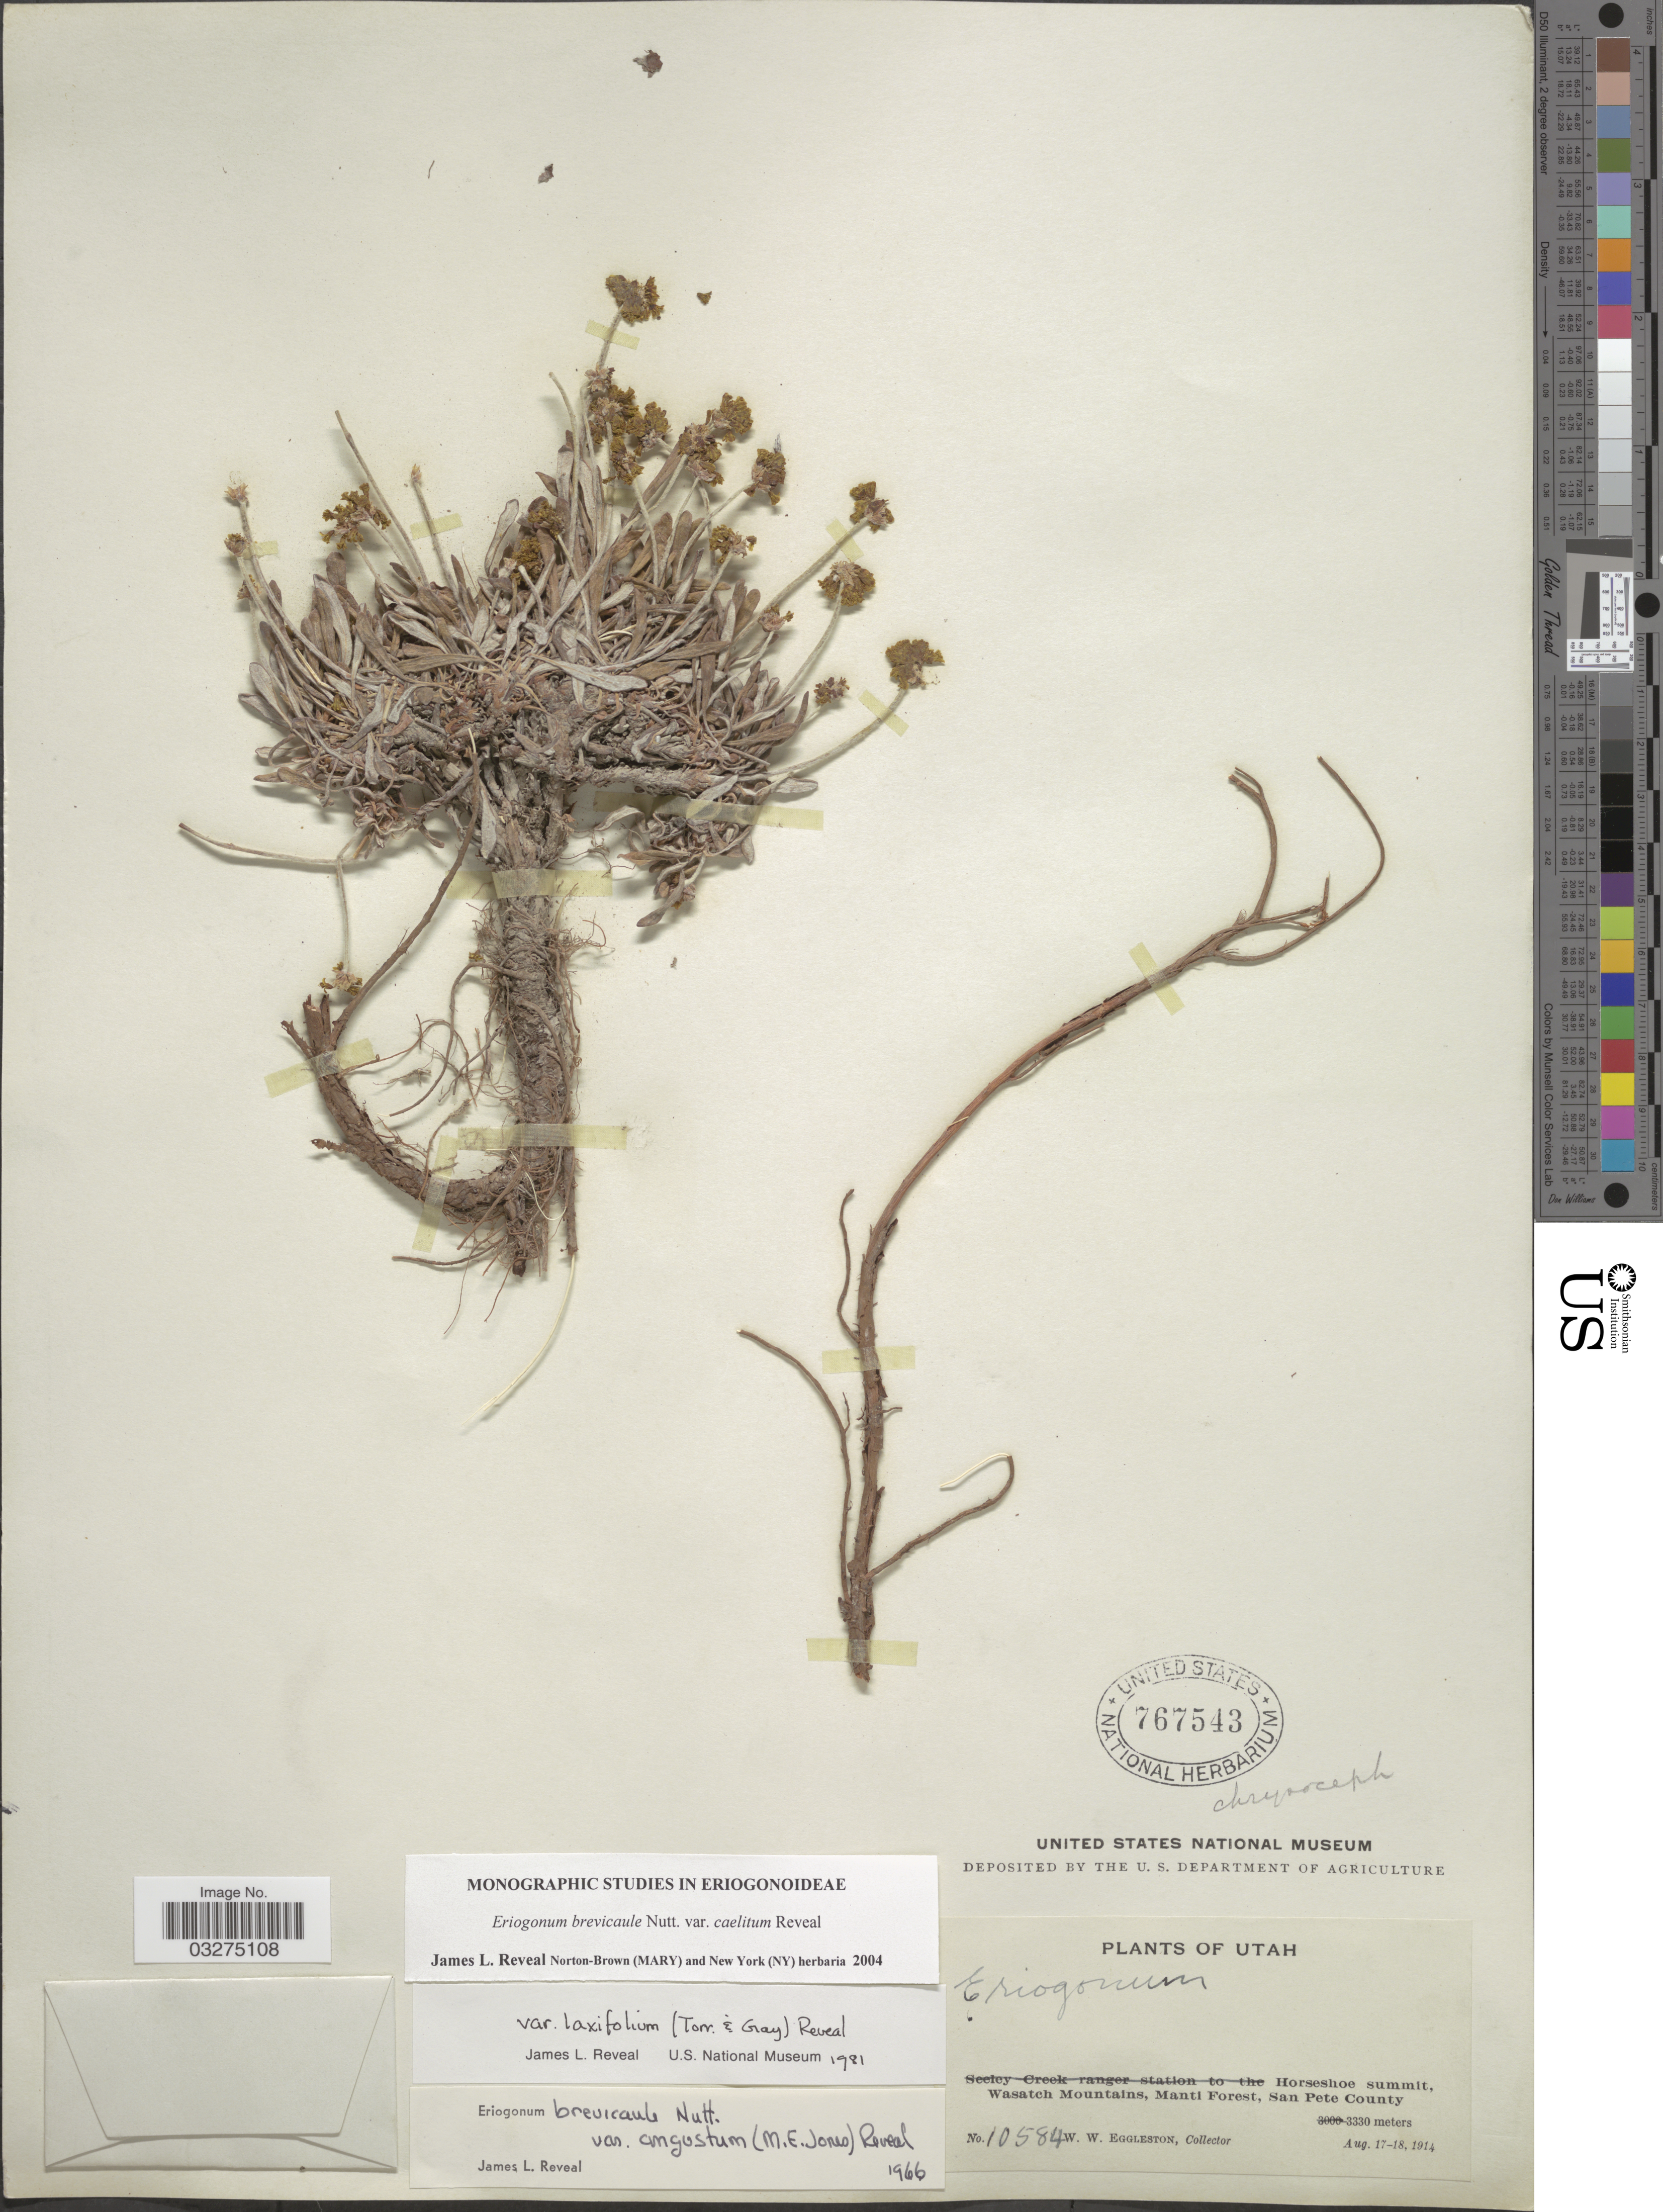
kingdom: Plantae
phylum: Tracheophyta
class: Magnoliopsida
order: Caryophyllales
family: Polygonaceae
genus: Eriogonum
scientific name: Eriogonum brevicaule var. caelitum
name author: Reveal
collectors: W. W. Eggleston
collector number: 10584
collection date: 1914-08-17/1914-08-18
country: United States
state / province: Utah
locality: Horseshoe summit, Wasatch Mountains, Manti Forest, San Pete County.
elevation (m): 3330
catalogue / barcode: US 767543